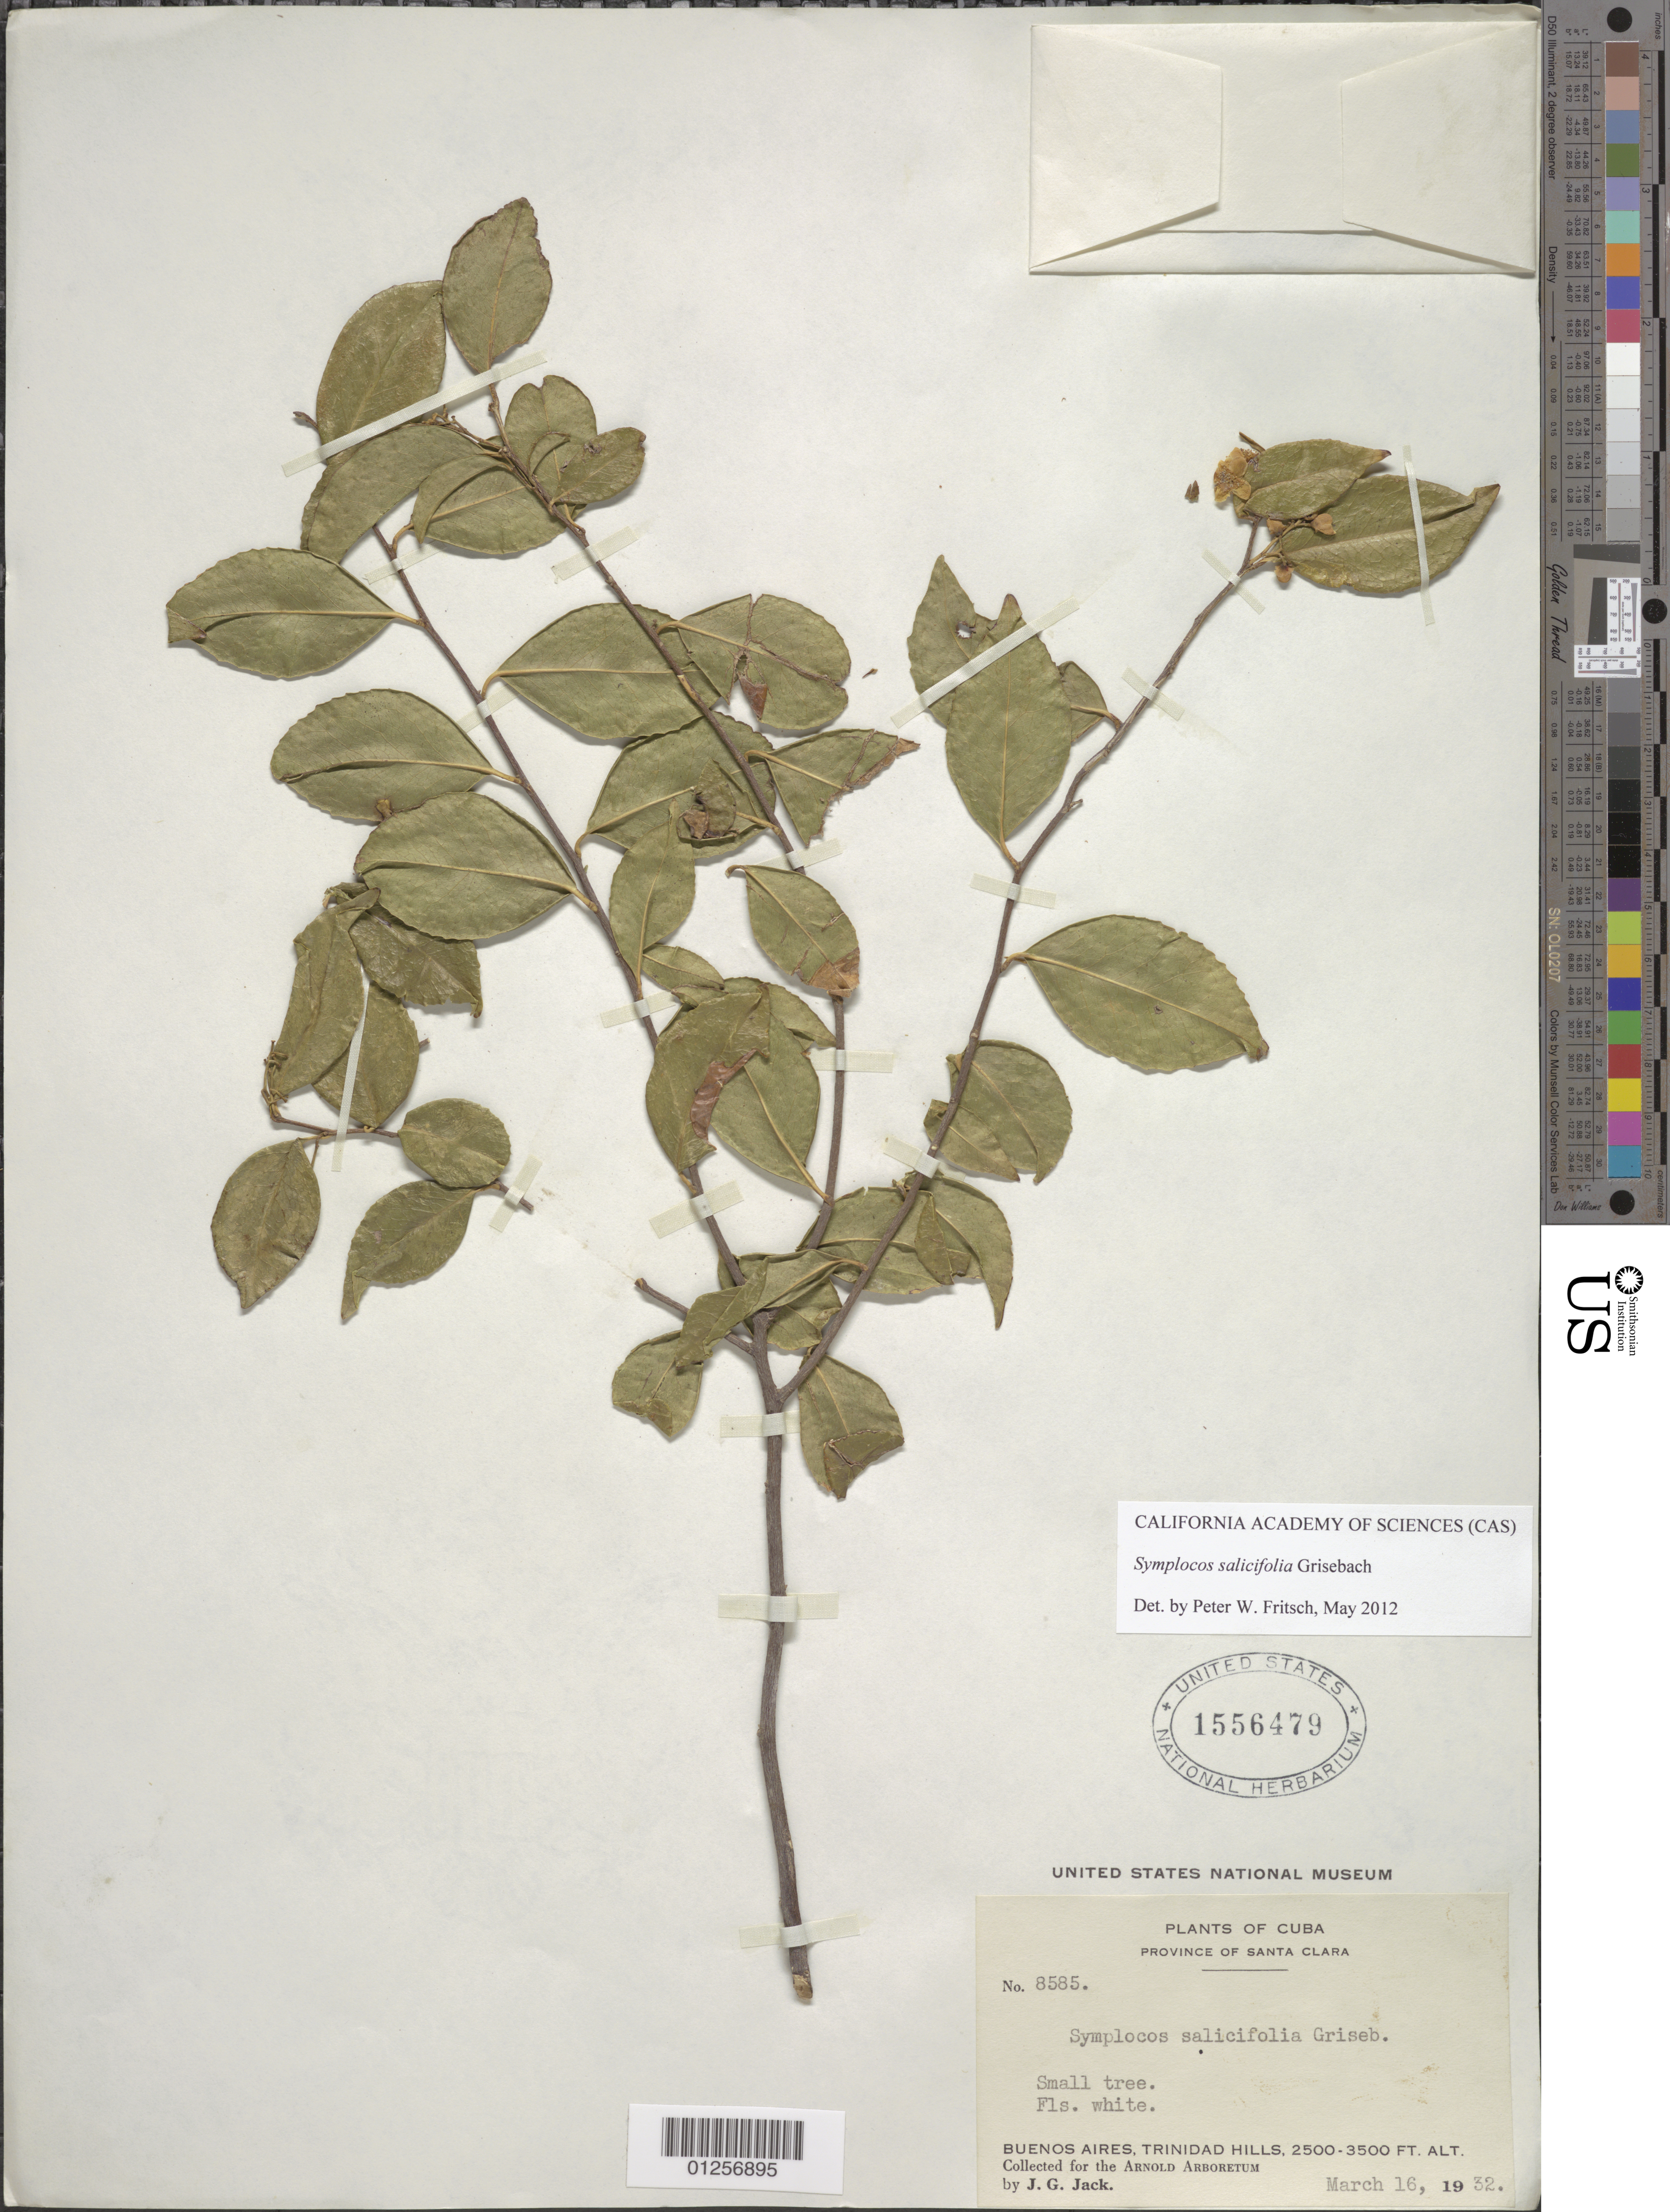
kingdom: Plantae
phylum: Tracheophyta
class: Magnoliopsida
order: Ericales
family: Symplocaceae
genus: Symplocos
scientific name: Symplocos salicifolia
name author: Griseb.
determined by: Fritsch, Peter W.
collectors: J. G. Jack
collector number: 8585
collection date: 1932-03-16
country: Cuba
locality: Prov. Santa Clara, Buenos Aires, Trinidad Hills.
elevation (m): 762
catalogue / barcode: US 1556479